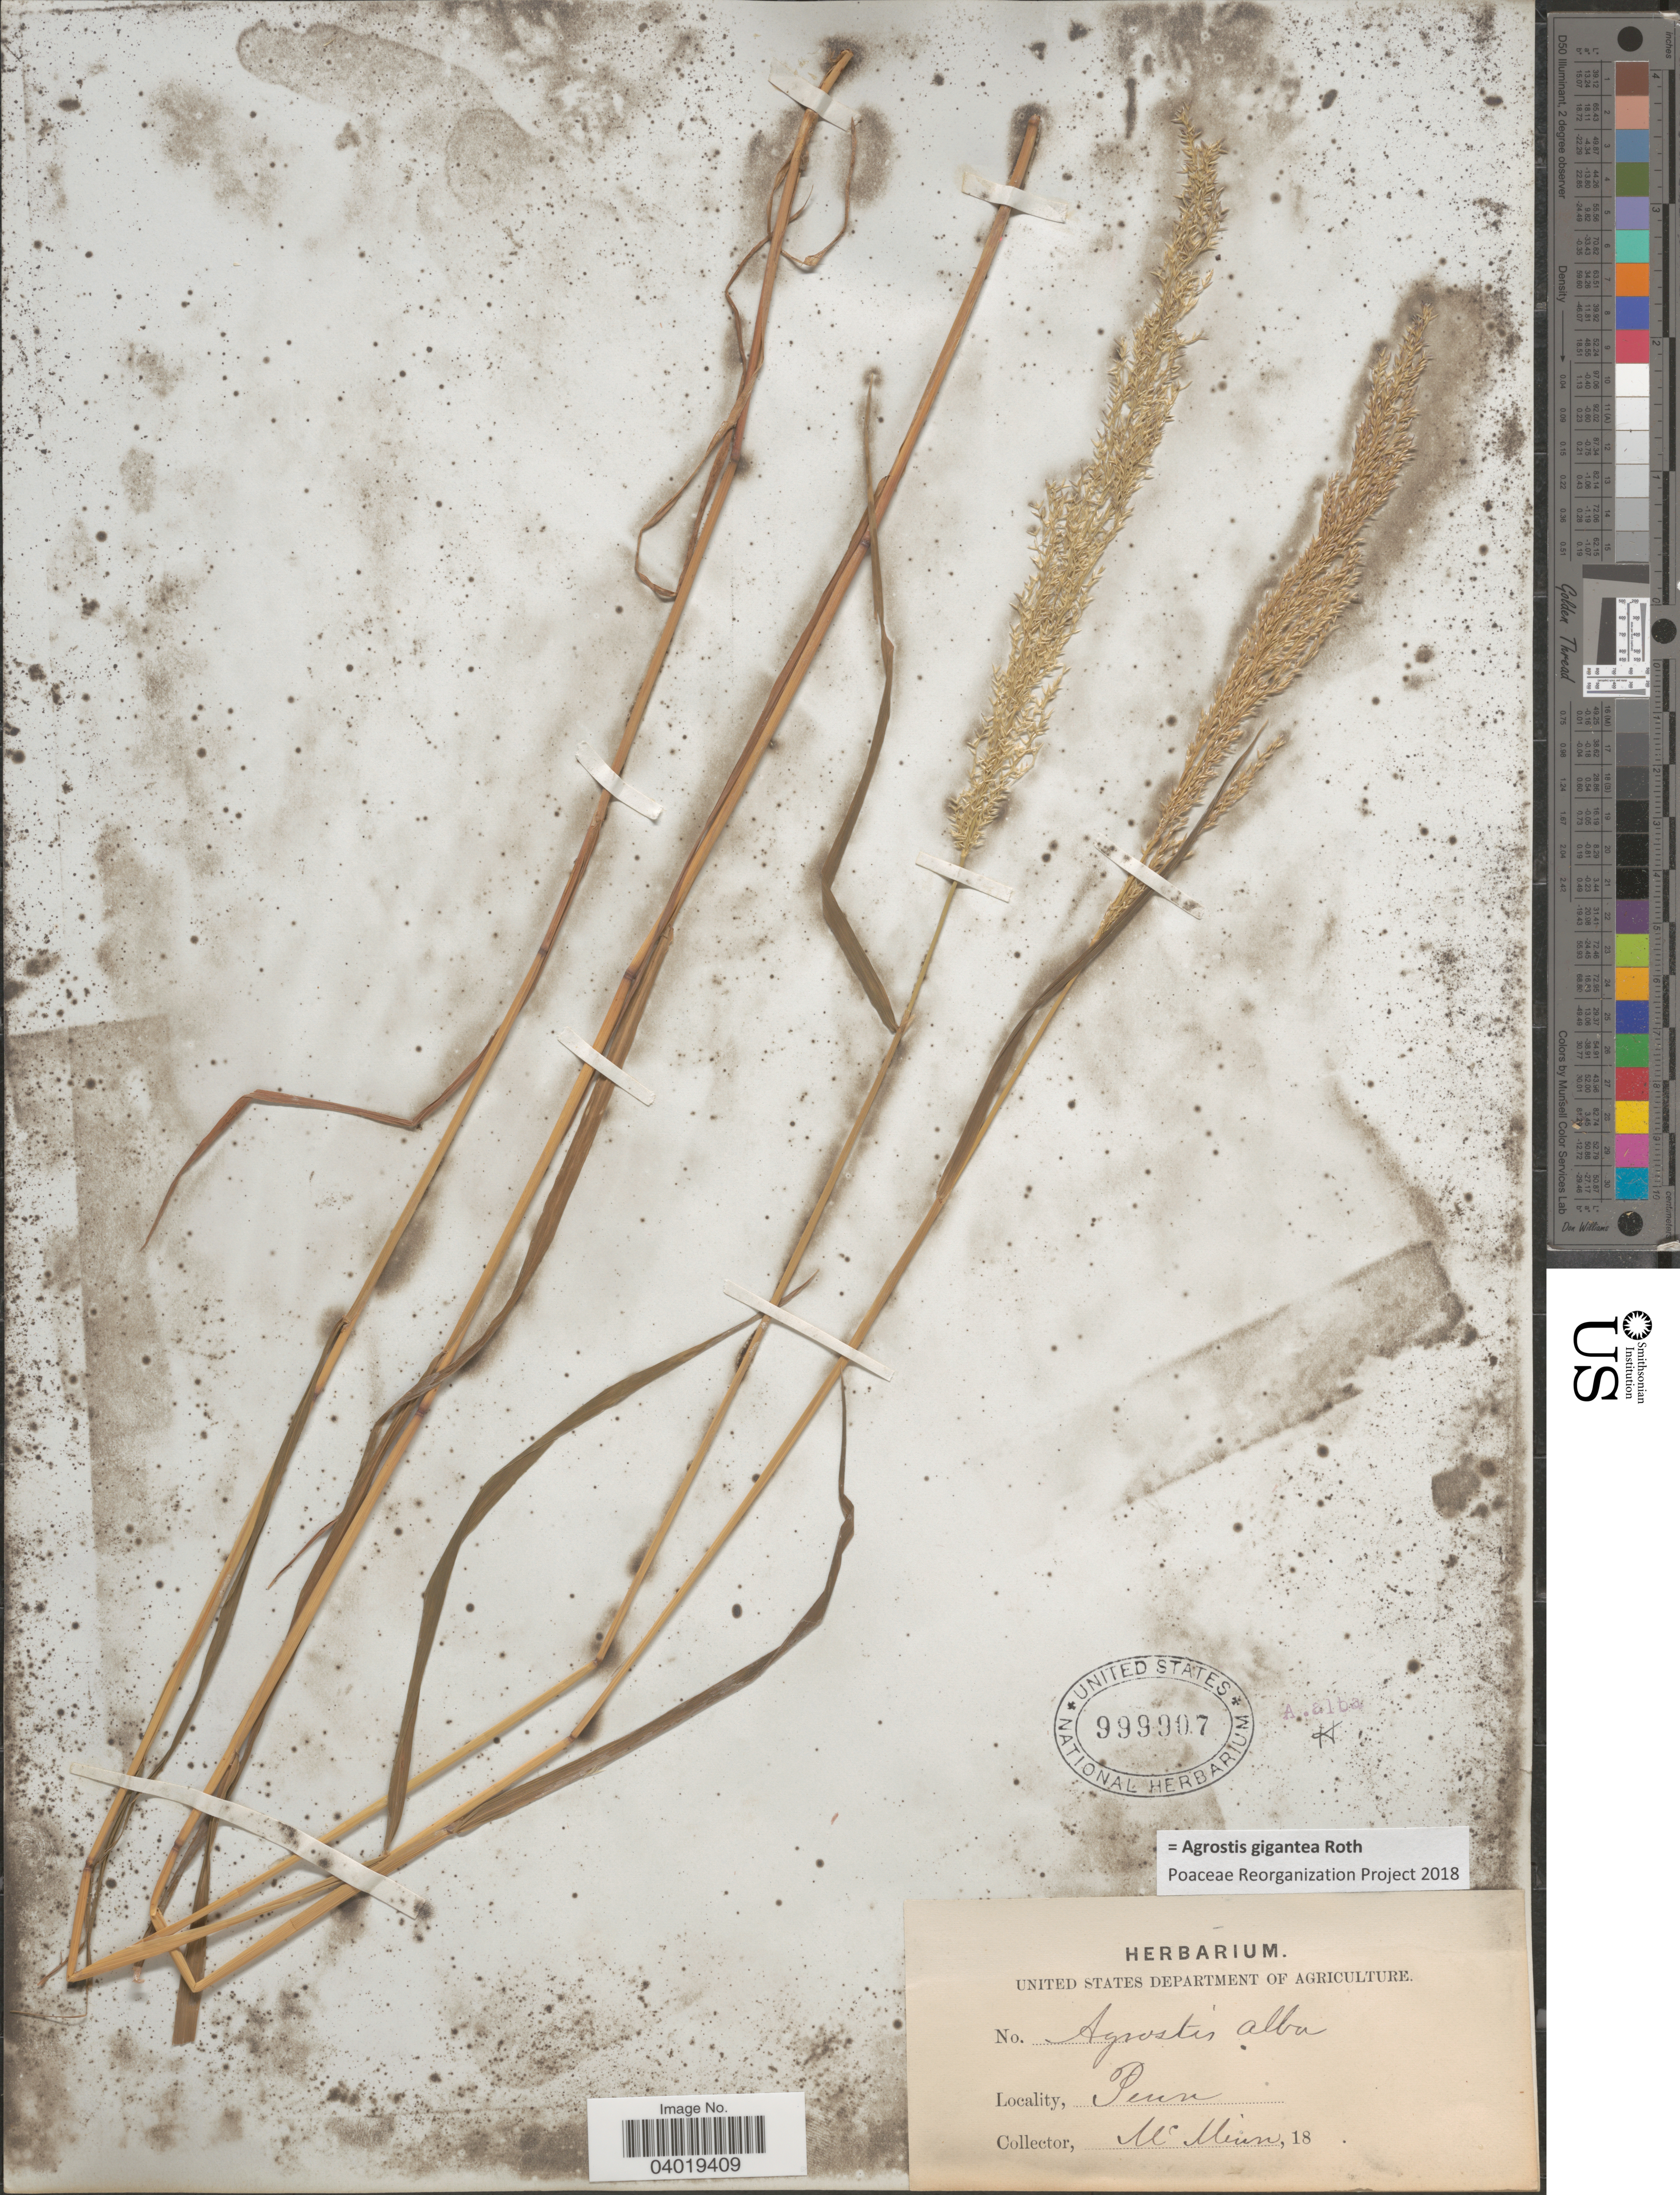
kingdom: Plantae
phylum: Tracheophyta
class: Liliopsida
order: Poales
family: Poaceae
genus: Agrostis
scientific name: Agrostis gigantea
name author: Roth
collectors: McMinn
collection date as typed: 18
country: United States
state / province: Pennsylvania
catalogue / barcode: US 999907